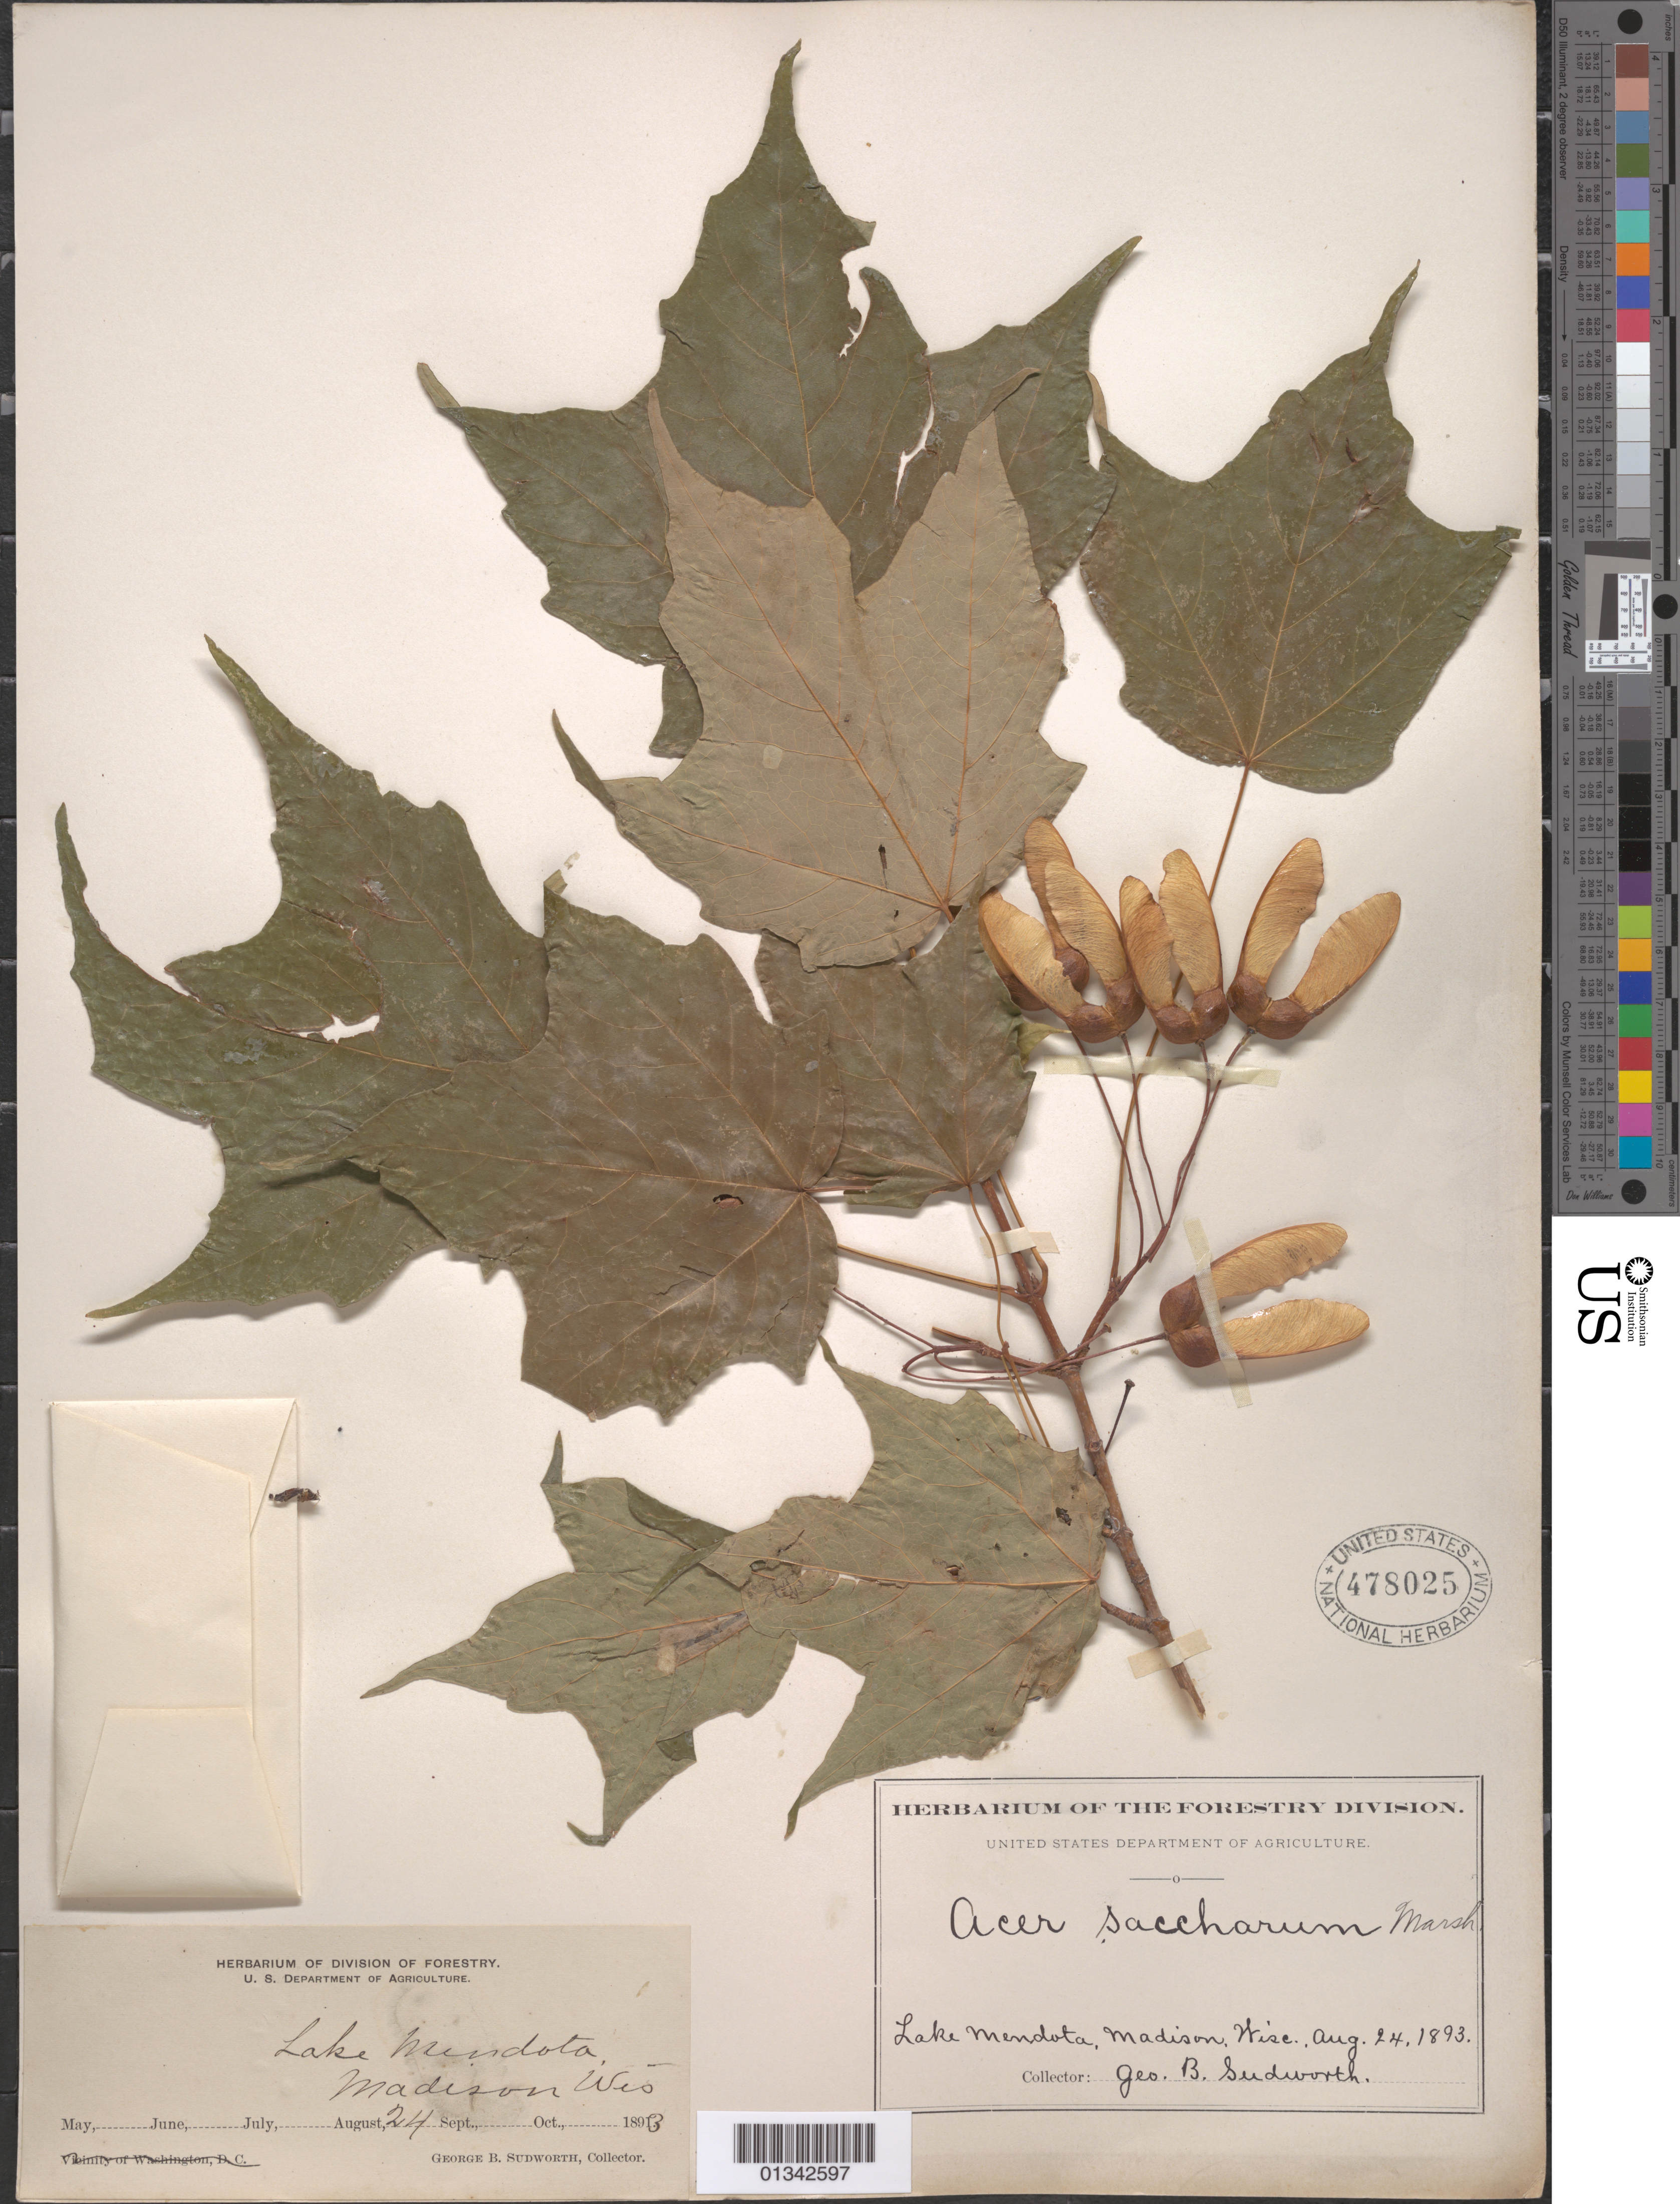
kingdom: Plantae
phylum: Tracheophyta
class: Magnoliopsida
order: Sapindales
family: Sapindaceae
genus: Acer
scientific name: Acer saccharum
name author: Marshall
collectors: G. B. Sudworth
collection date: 1893-08-24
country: United States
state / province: Wisconsin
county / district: Dane County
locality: Lake Mendota, Madison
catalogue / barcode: US 478025